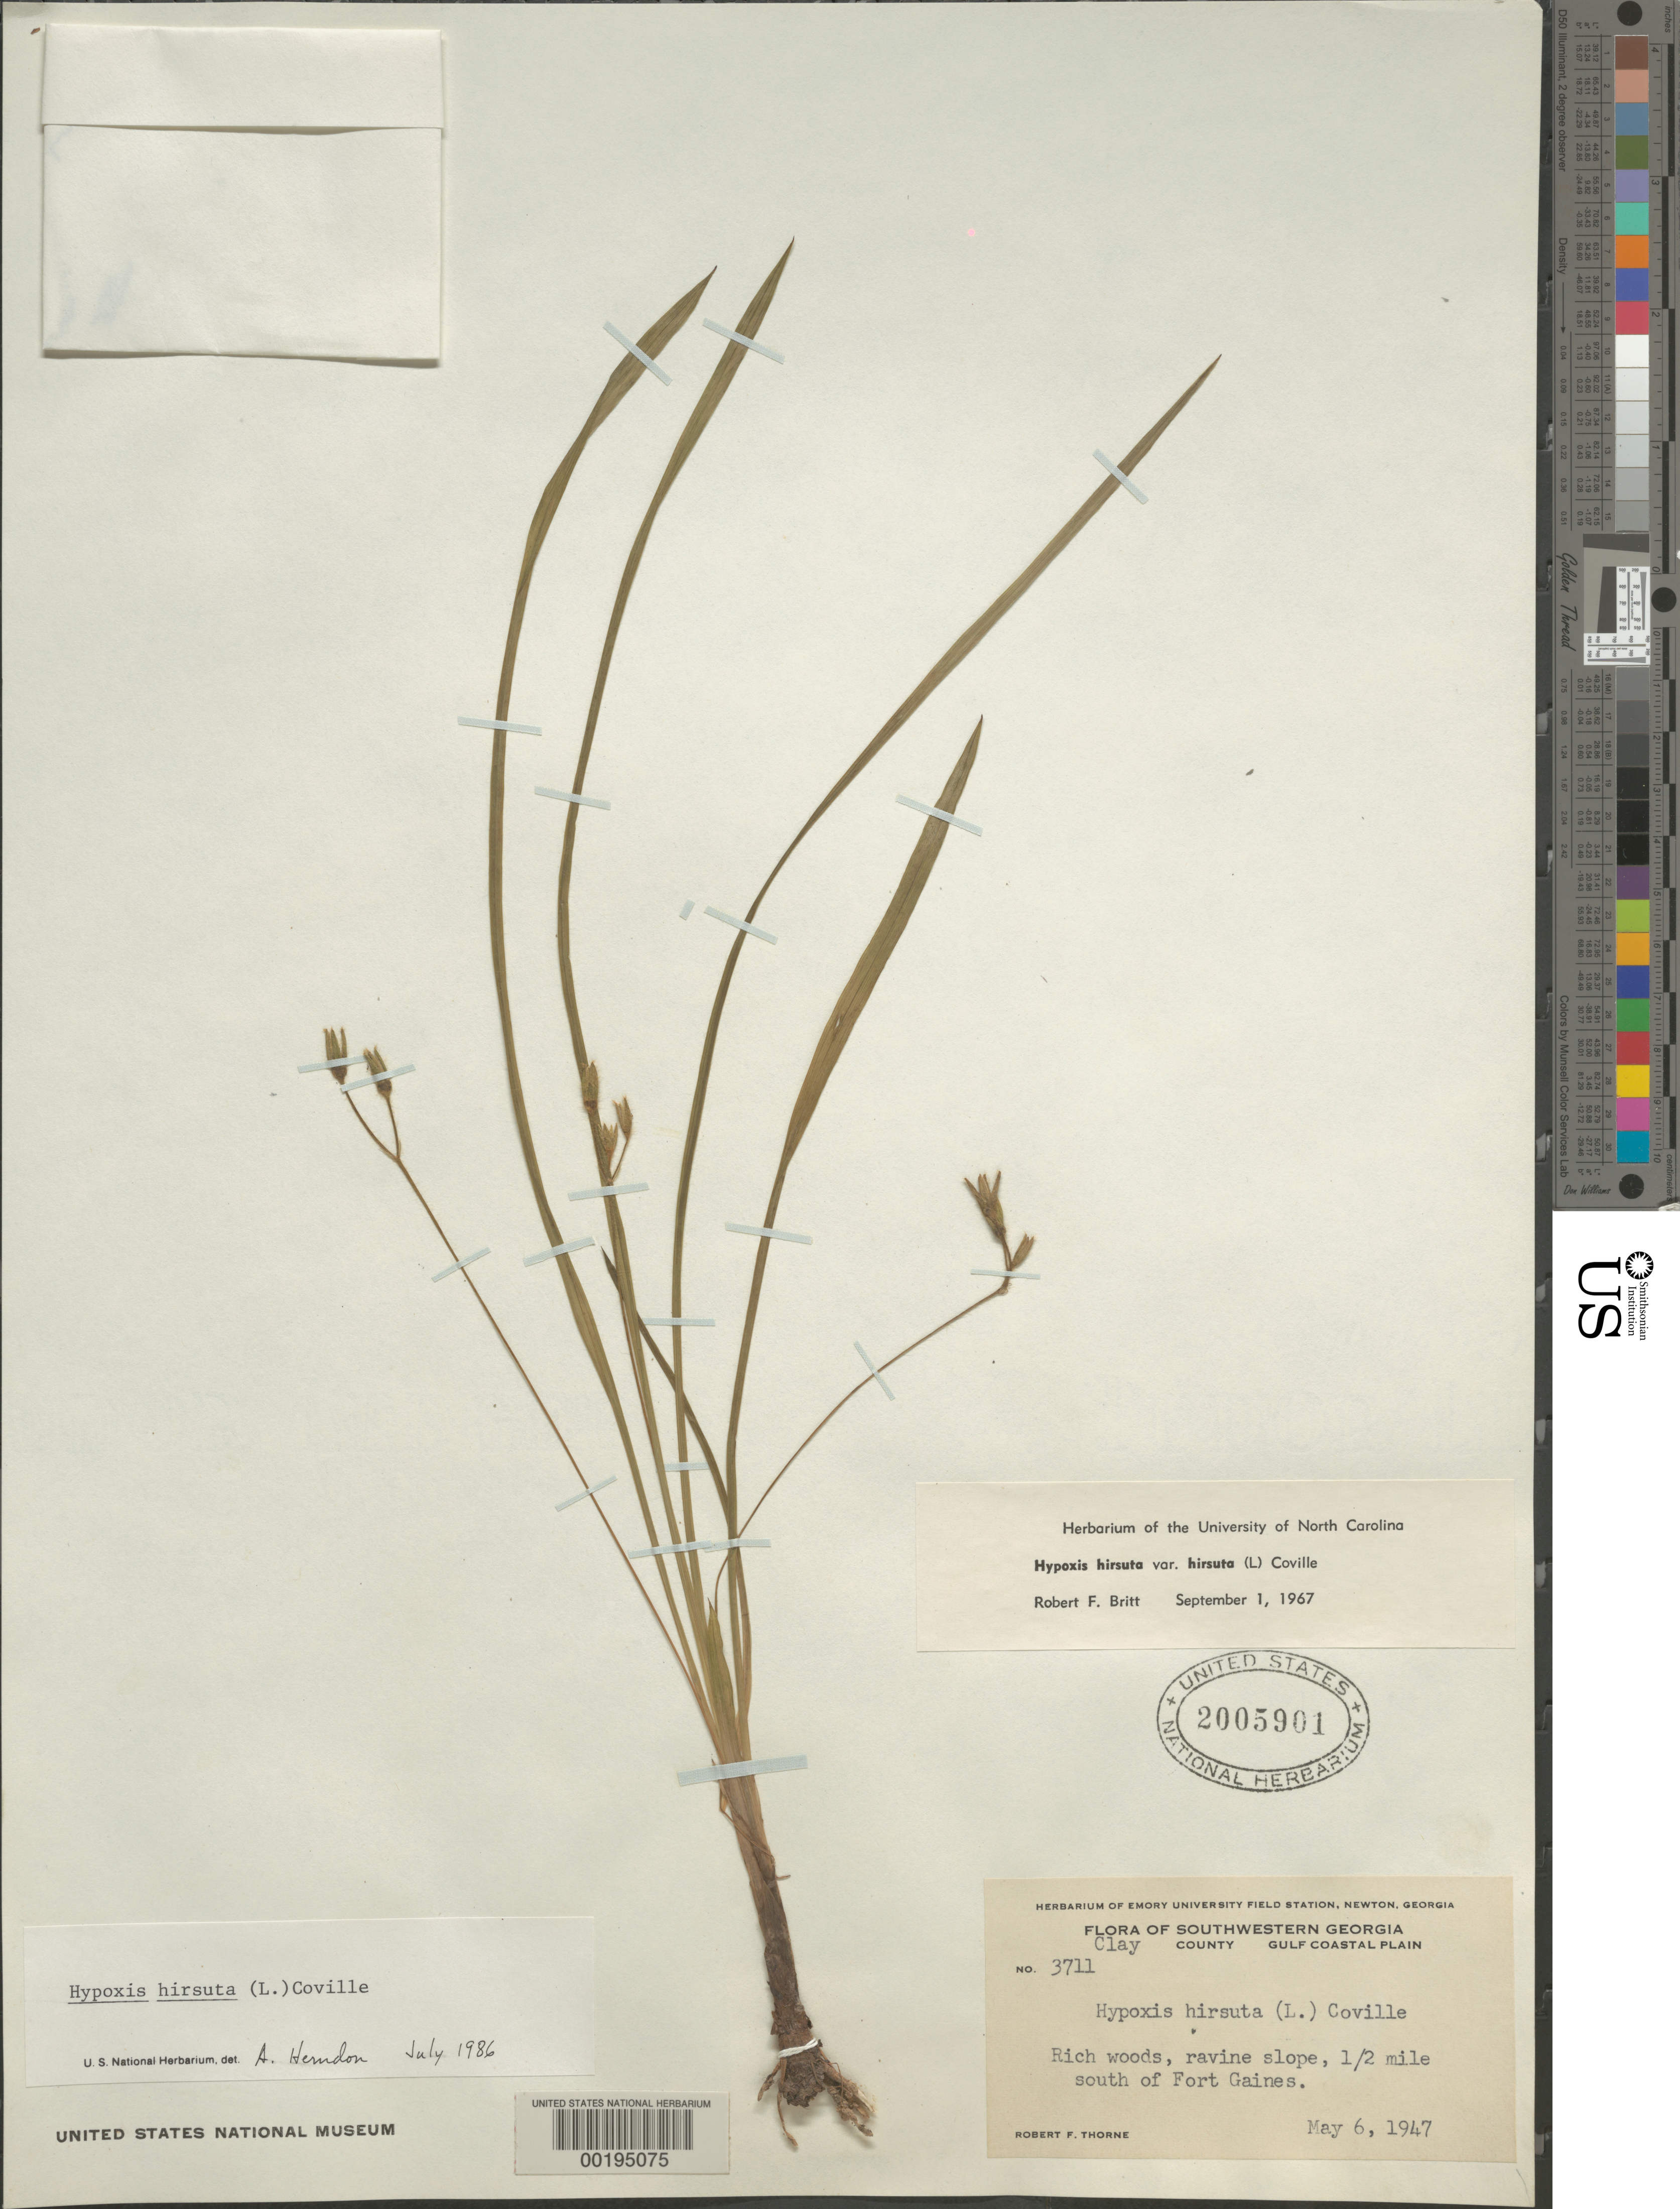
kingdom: Plantae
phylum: Tracheophyta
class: Liliopsida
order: Asparagales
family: Hypoxidaceae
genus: Hypoxis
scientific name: Hypoxis hirsuta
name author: (L.) Coville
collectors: R. F. Thorne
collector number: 3711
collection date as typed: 06 May 1947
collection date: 1947-05-06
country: United States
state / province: Georgia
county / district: Clay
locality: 0.5 mi s of fort gaines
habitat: Rich woods, ravine slope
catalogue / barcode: US 2005901